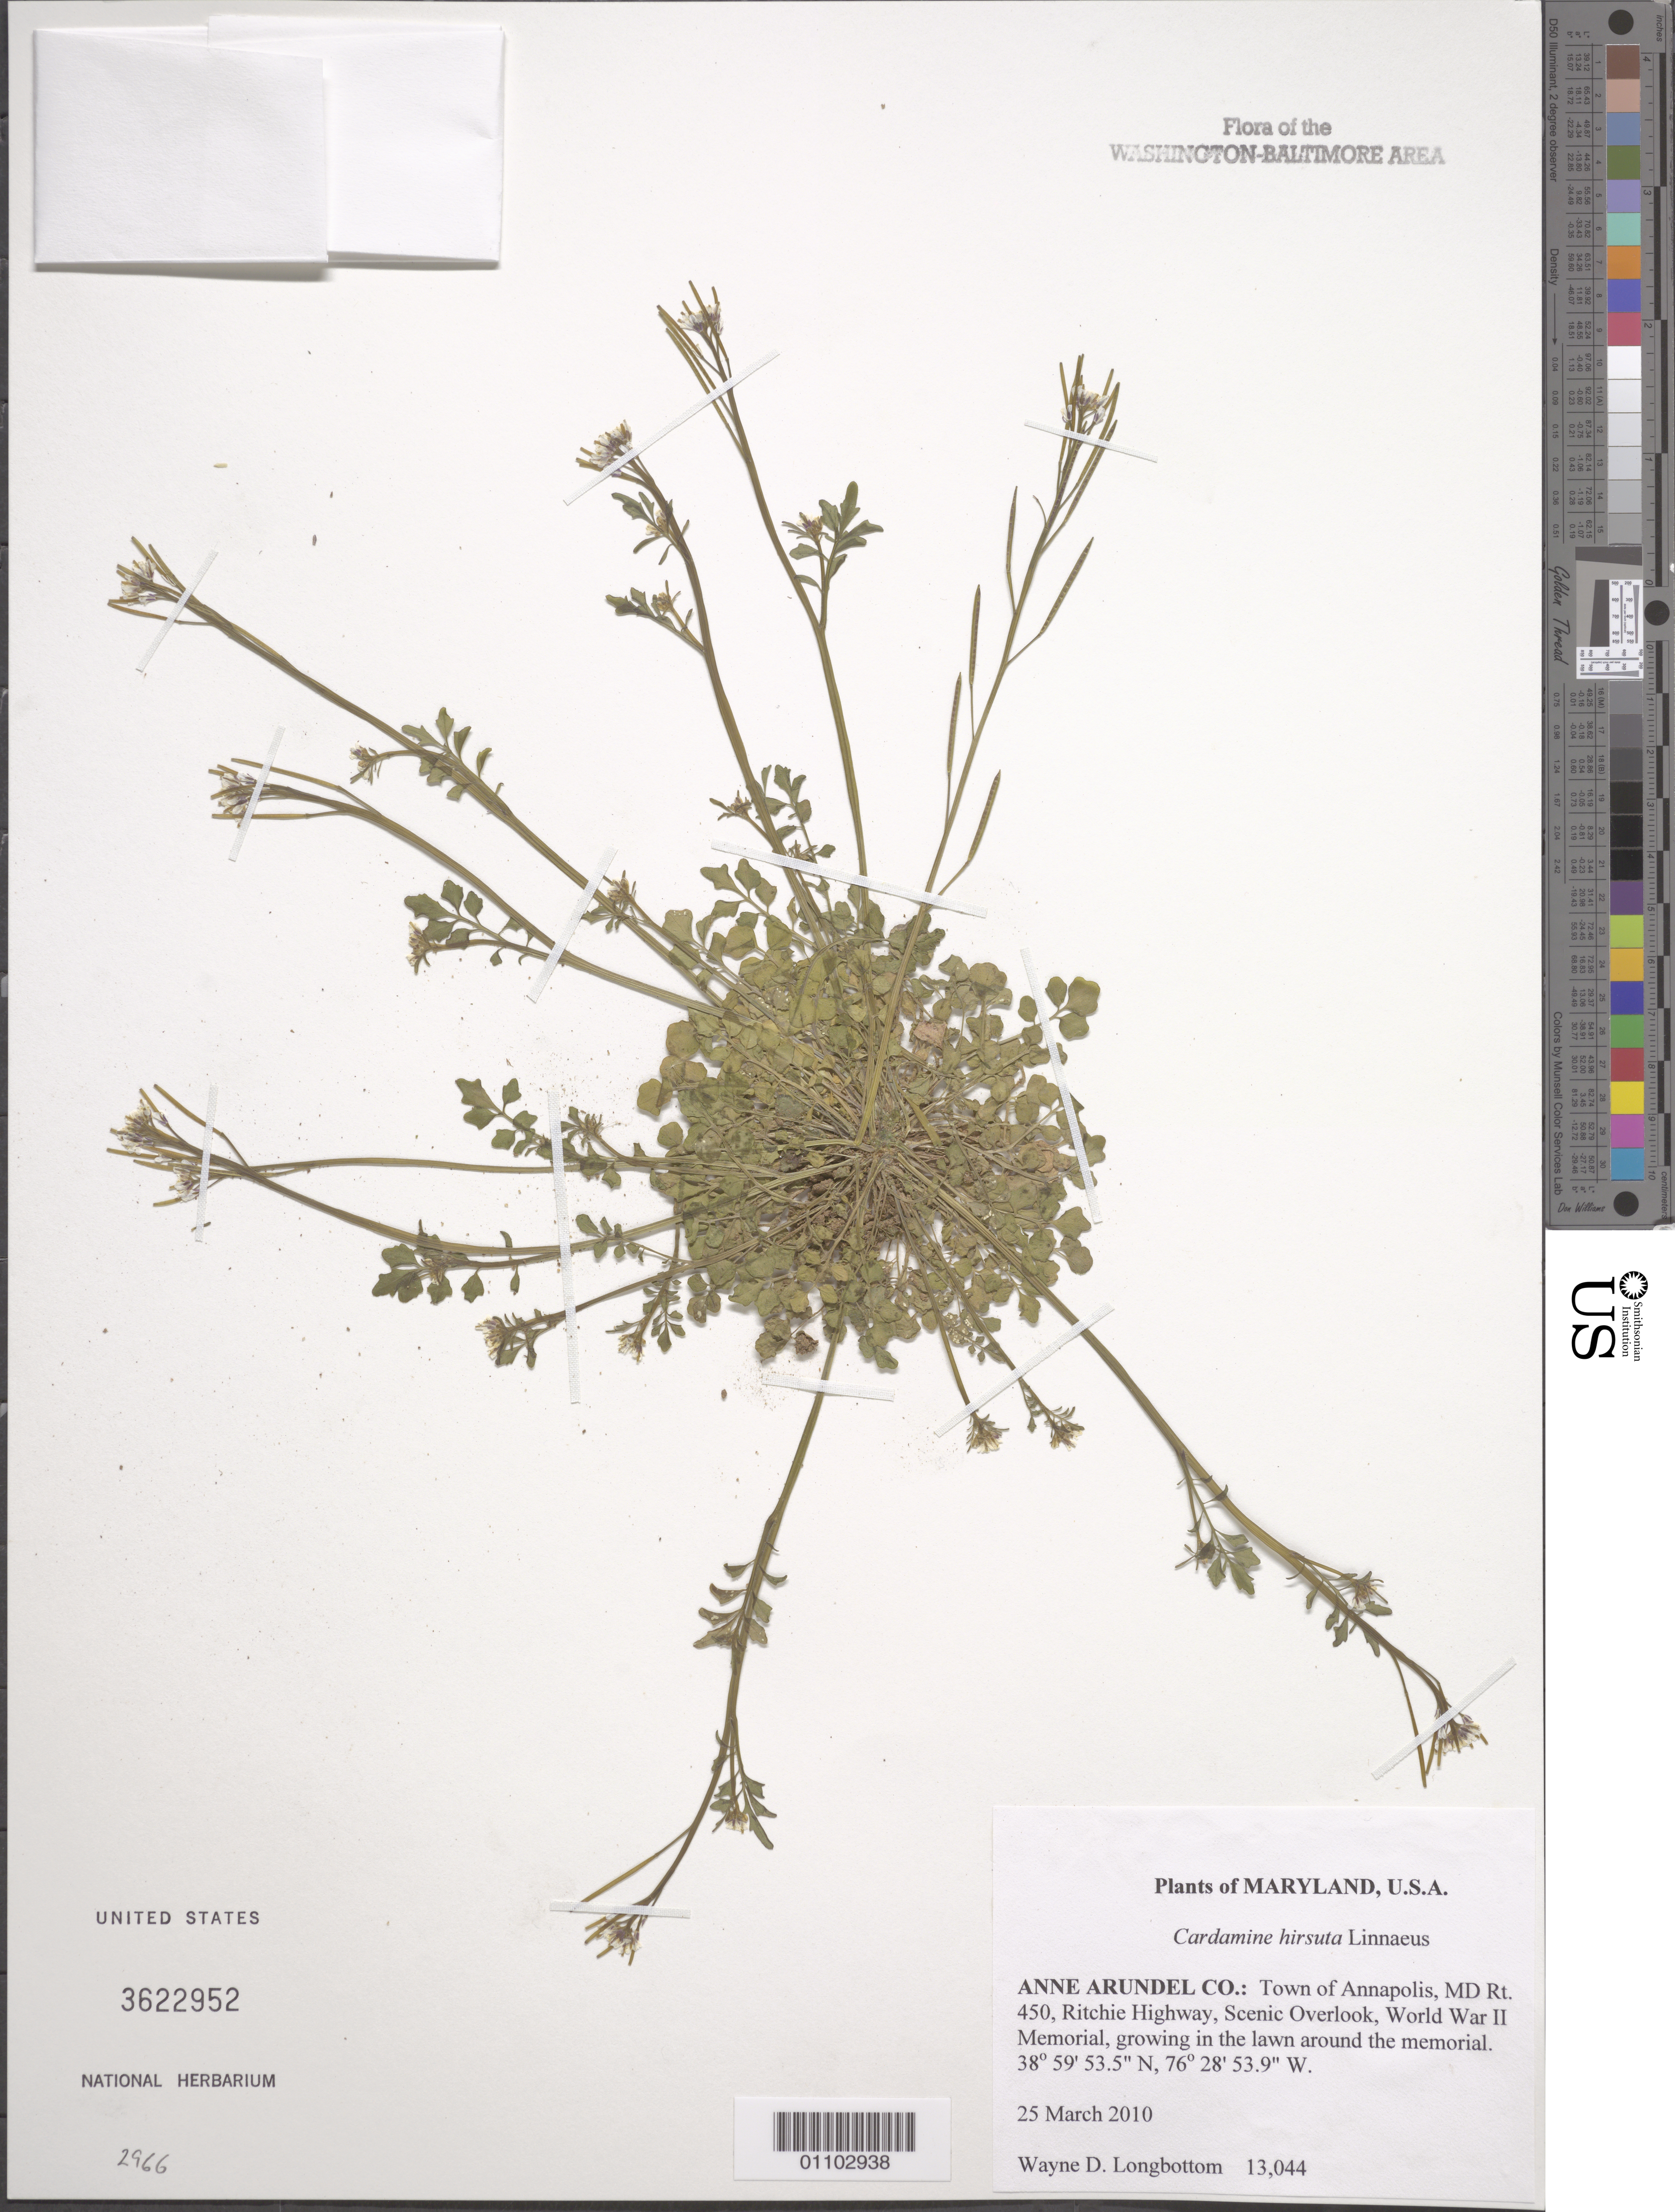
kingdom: Plantae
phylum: Tracheophyta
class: Magnoliopsida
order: Brassicales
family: Brassicaceae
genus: Cardamine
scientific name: Cardamine hirsuta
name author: L.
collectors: W. D. Longbottom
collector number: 13044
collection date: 2010-03-25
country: United States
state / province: Maryland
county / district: Anne Arundel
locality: Town of Annapolis, MD Rt. 450, Ritchie Highway, Scenic Overlook, World War II Memorial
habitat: Growing in the lawn around the memorial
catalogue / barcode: US 3622952